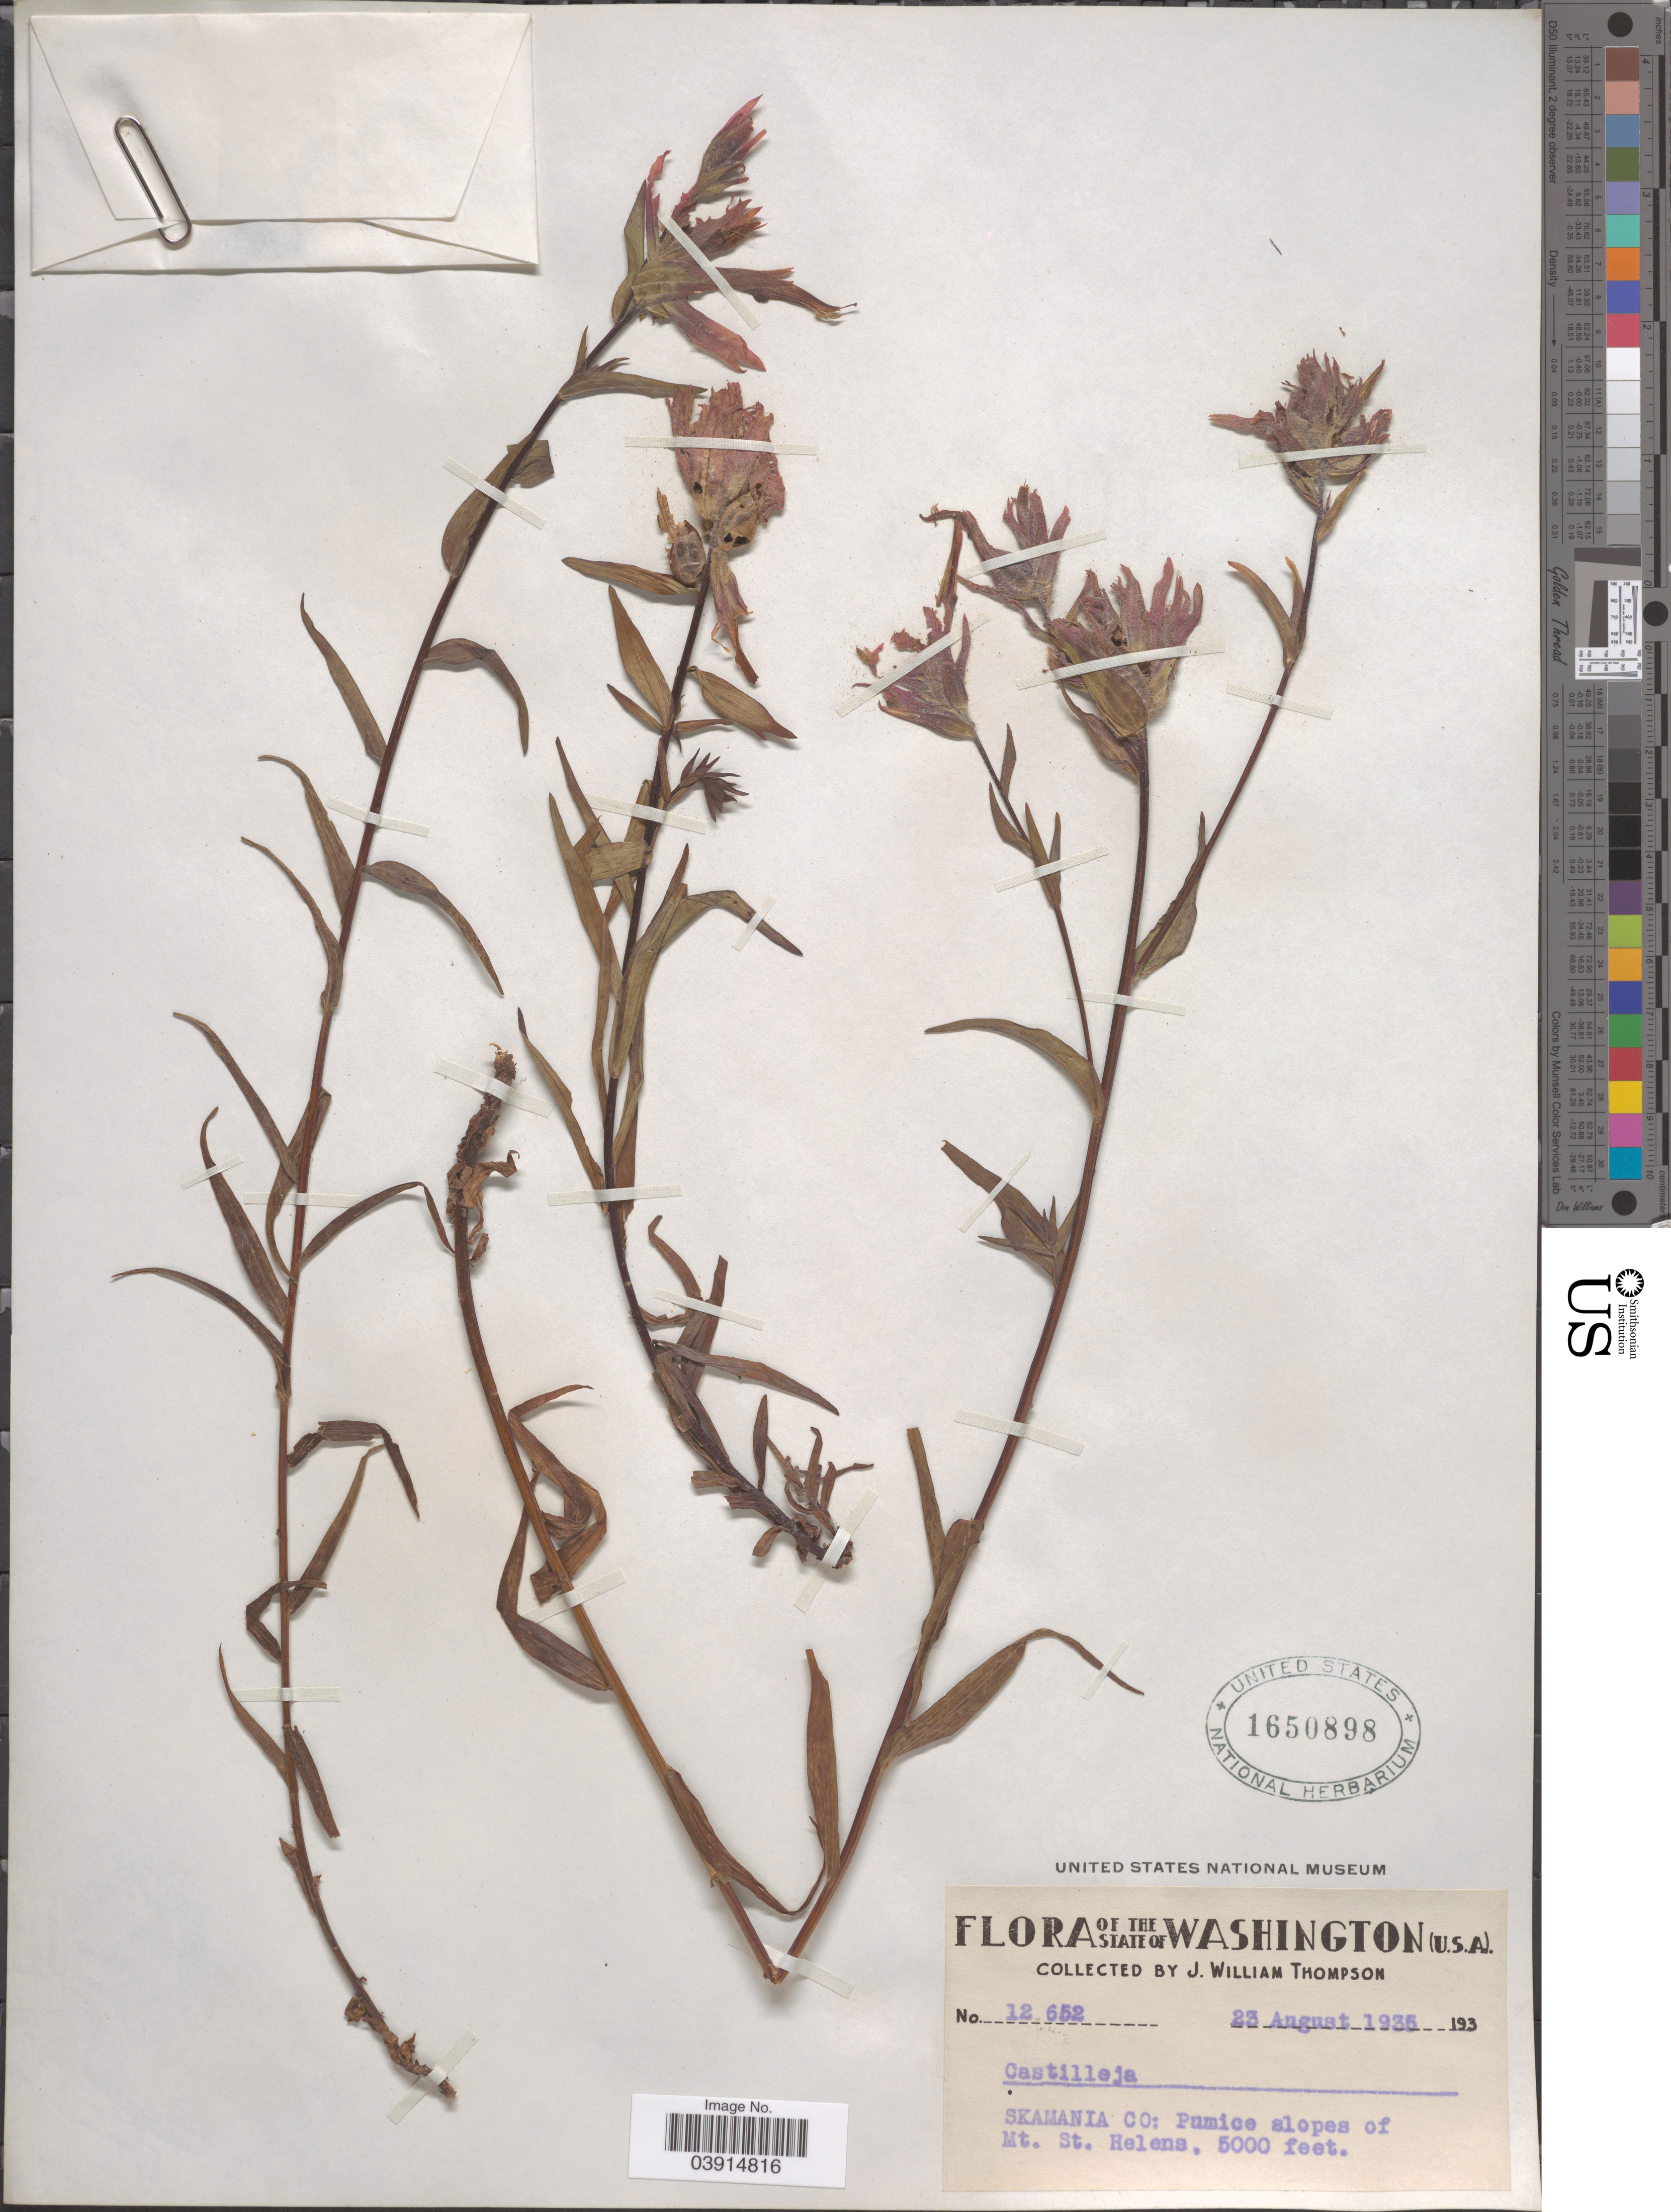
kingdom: Plantae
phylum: Tracheophyta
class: Magnoliopsida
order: Lamiales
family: Orobanchaceae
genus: Castilleja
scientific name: Castilleja sp.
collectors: J. W. Thompson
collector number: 12652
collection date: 1935-08-23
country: United States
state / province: Washington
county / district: Skamania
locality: Skamania Co: Pumice slopes of Mt. St. Helens.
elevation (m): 1524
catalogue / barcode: US 1650898